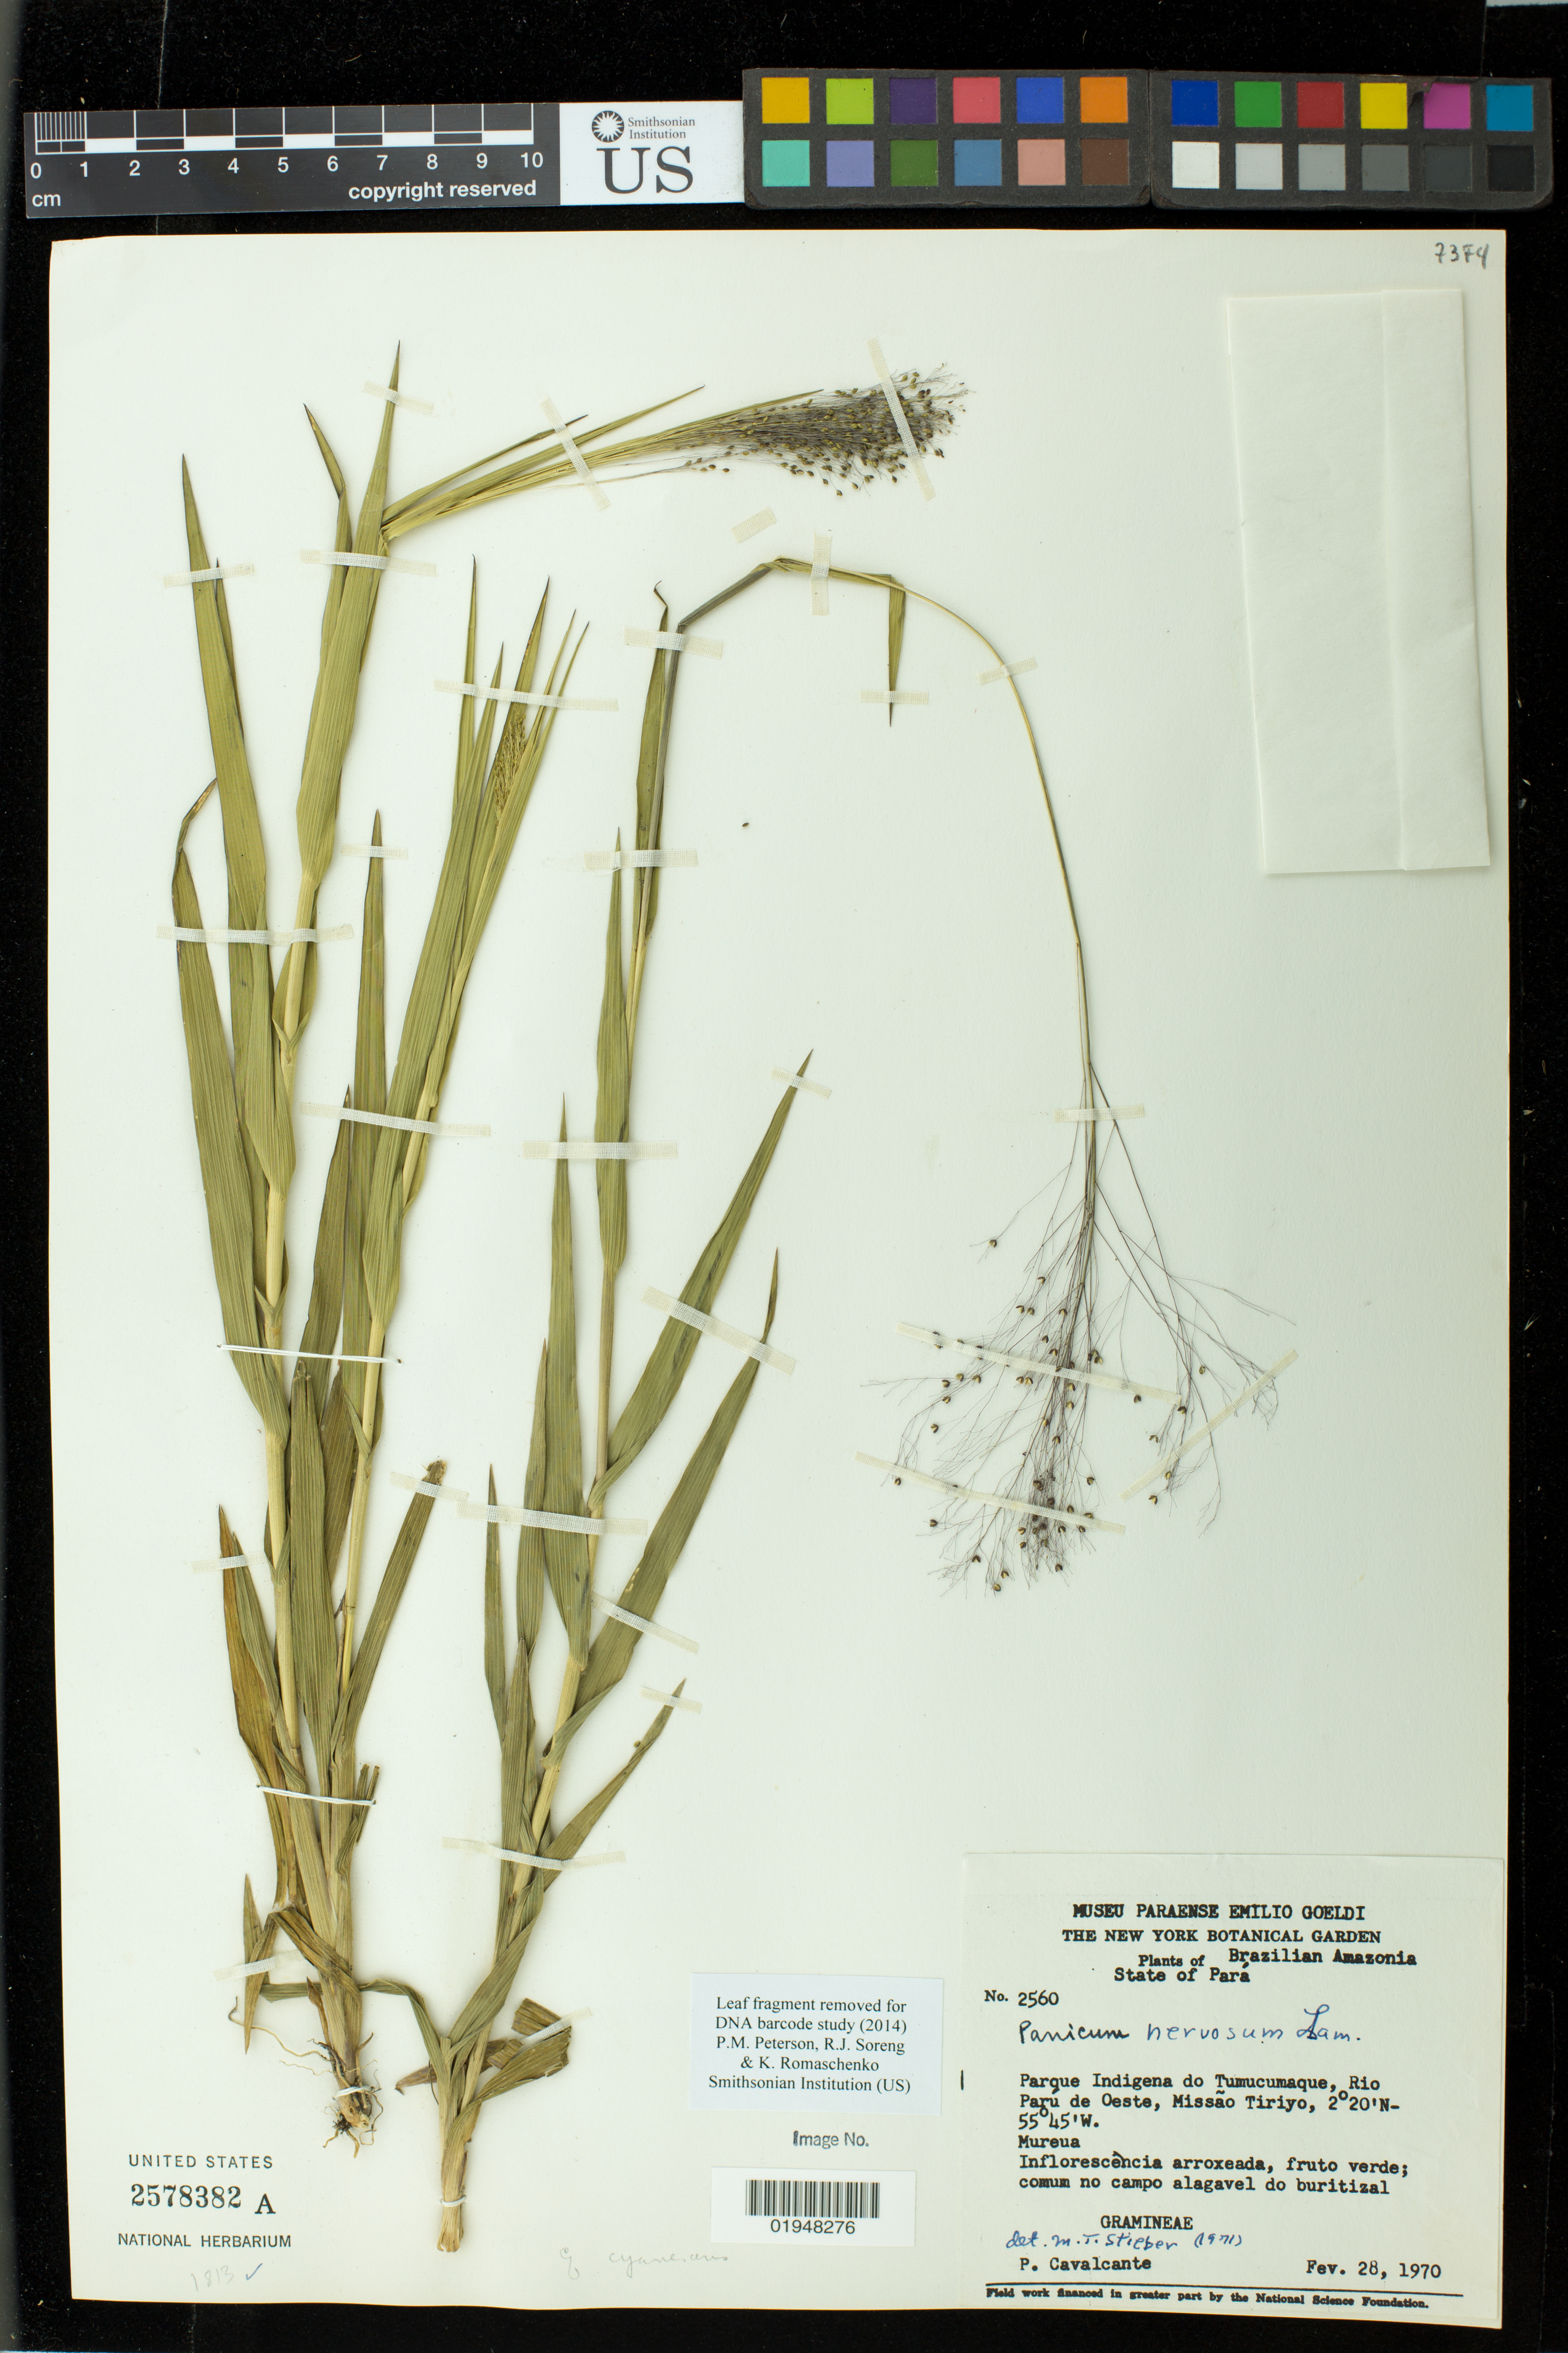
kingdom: Plantae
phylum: Tracheophyta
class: Liliopsida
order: Poales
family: Poaceae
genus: Panicum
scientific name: Panicum nervosum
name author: Lam.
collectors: P. B. Cavalcante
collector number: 2560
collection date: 1970-02-28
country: Brazil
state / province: Pará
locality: Parque Indigena do Tumucumaque, Rio Parú de Oeste, Missão Tiriyo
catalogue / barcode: US 2578382A